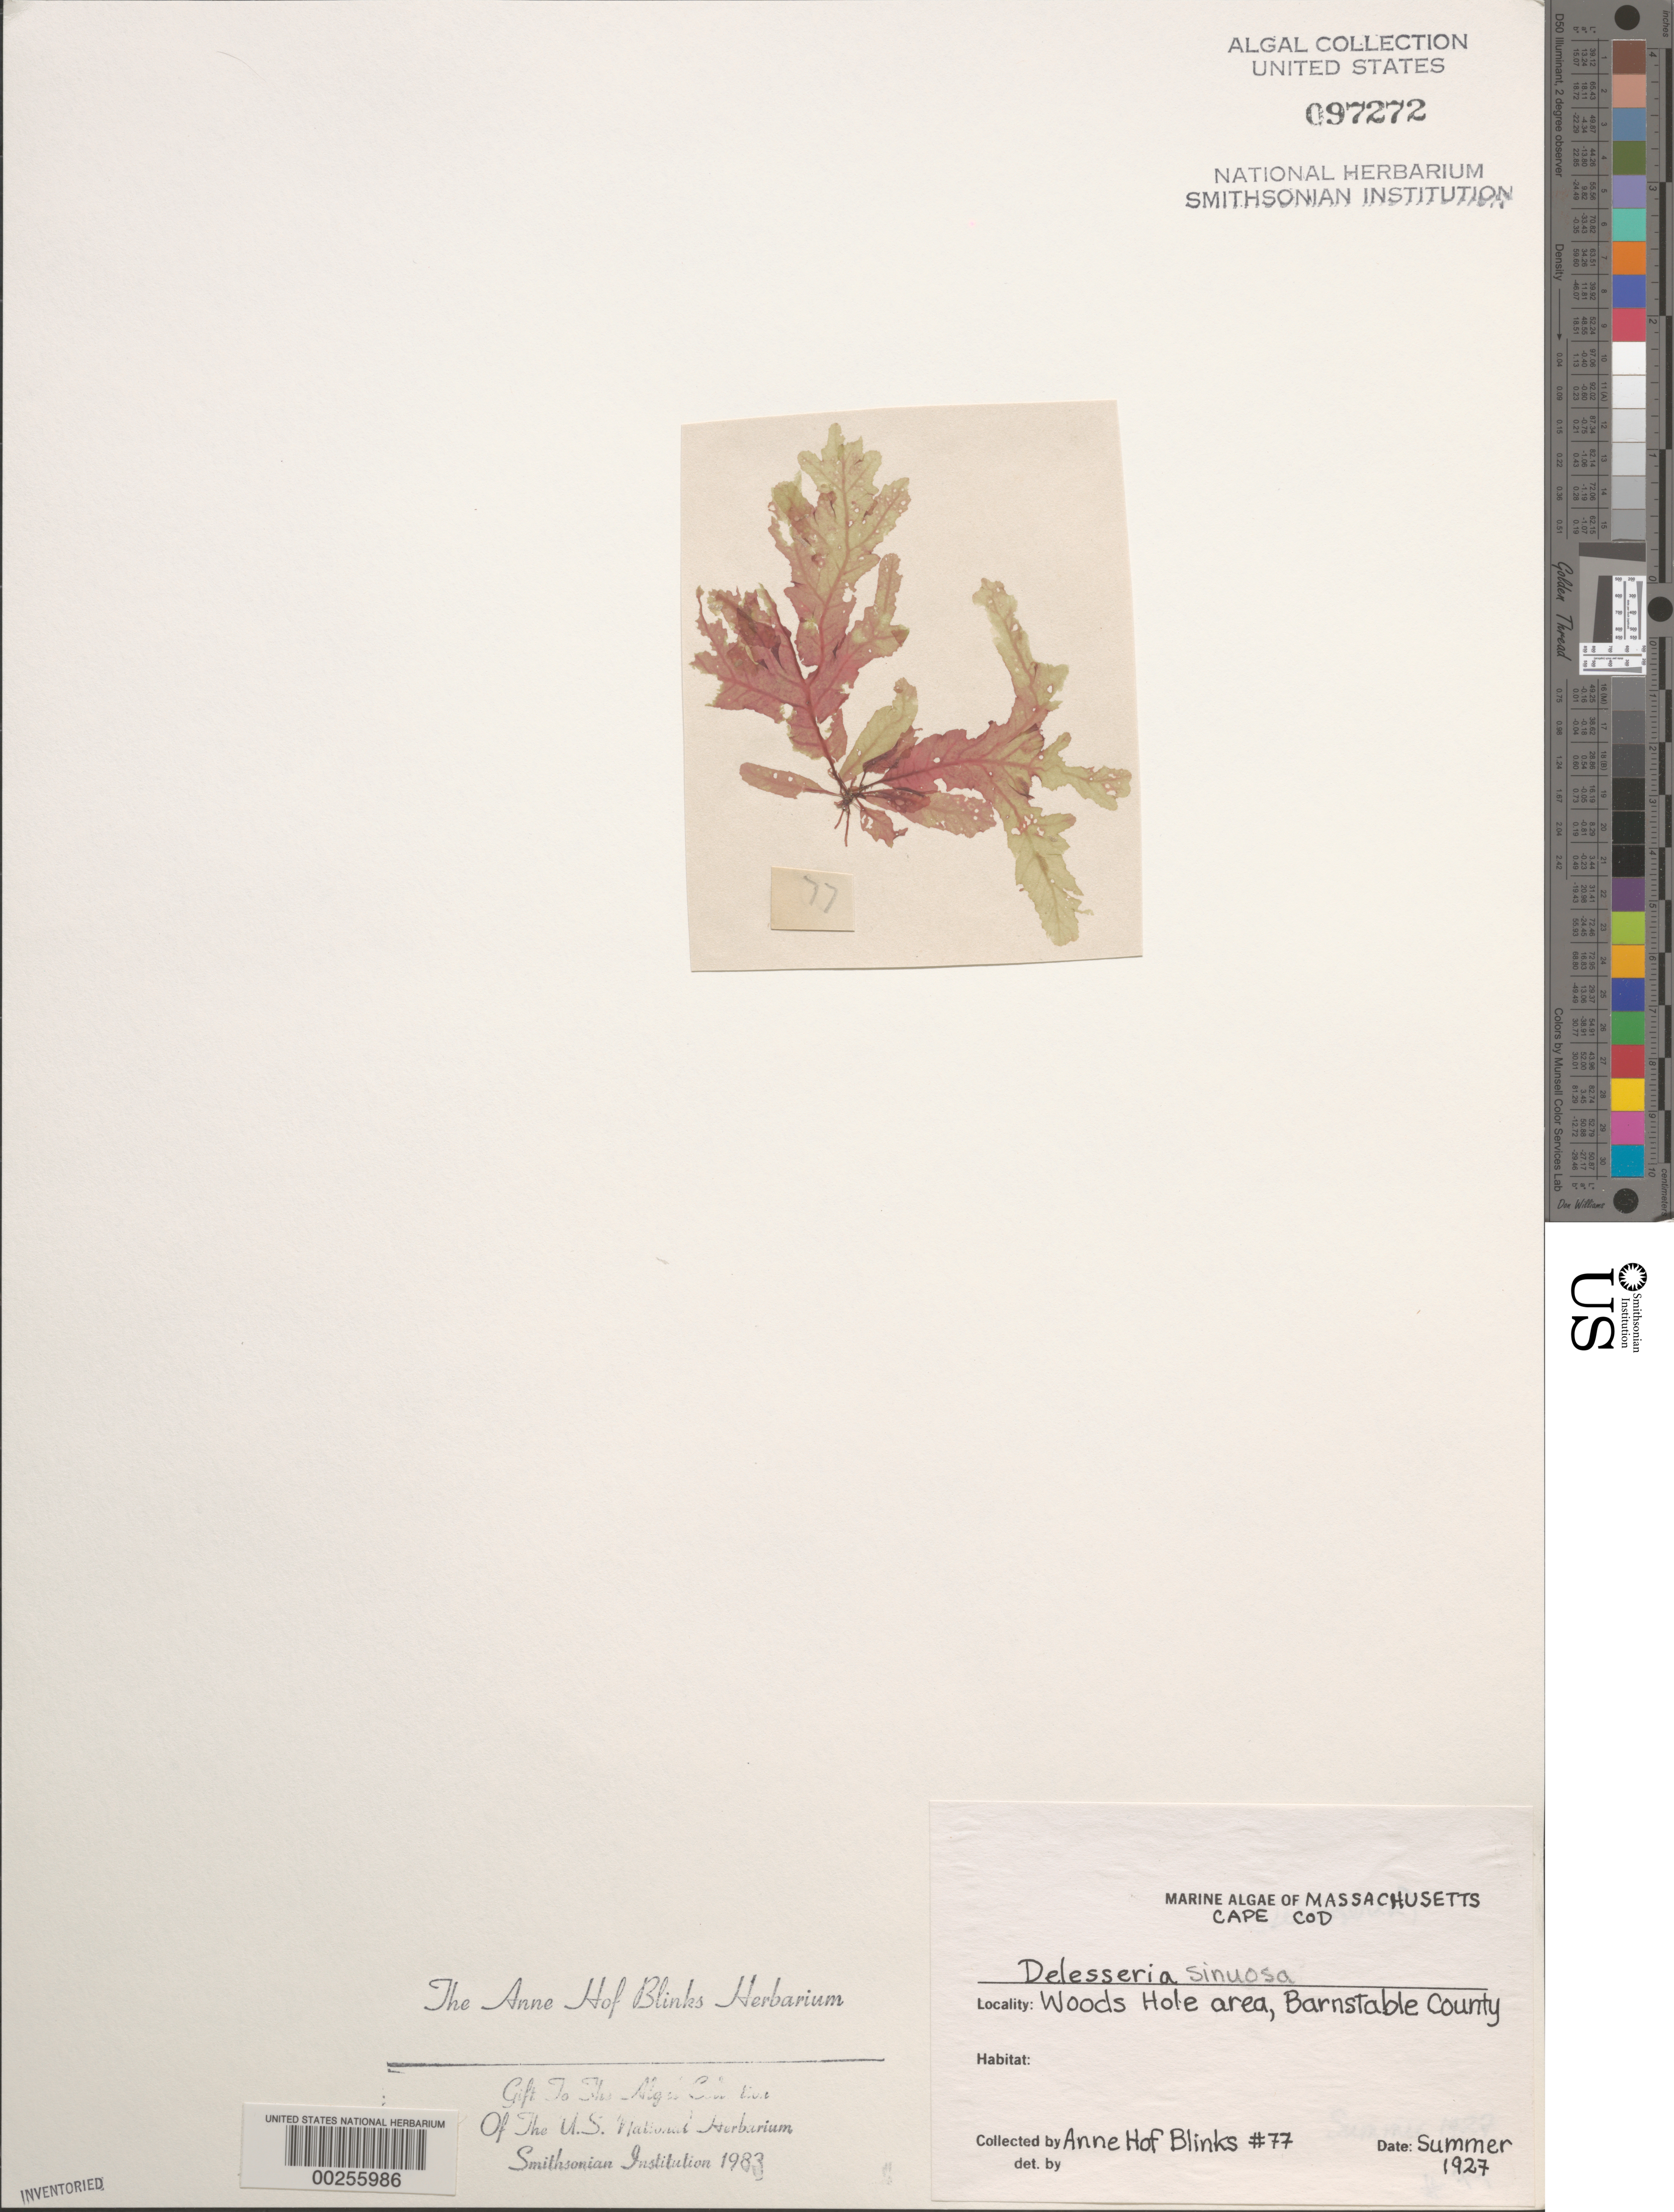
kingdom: Plantae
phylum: Rhodophyta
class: Florideophyceae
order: Ceramiales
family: Delesseriaceae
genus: Phycodrys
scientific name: Phycodrys rubens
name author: (L.) Batters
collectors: A. Blinks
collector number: Ahb 77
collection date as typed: Sum 1927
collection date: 1927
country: United States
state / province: Massachusetts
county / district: Barnstable County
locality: Woods Hole area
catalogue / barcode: US 97272